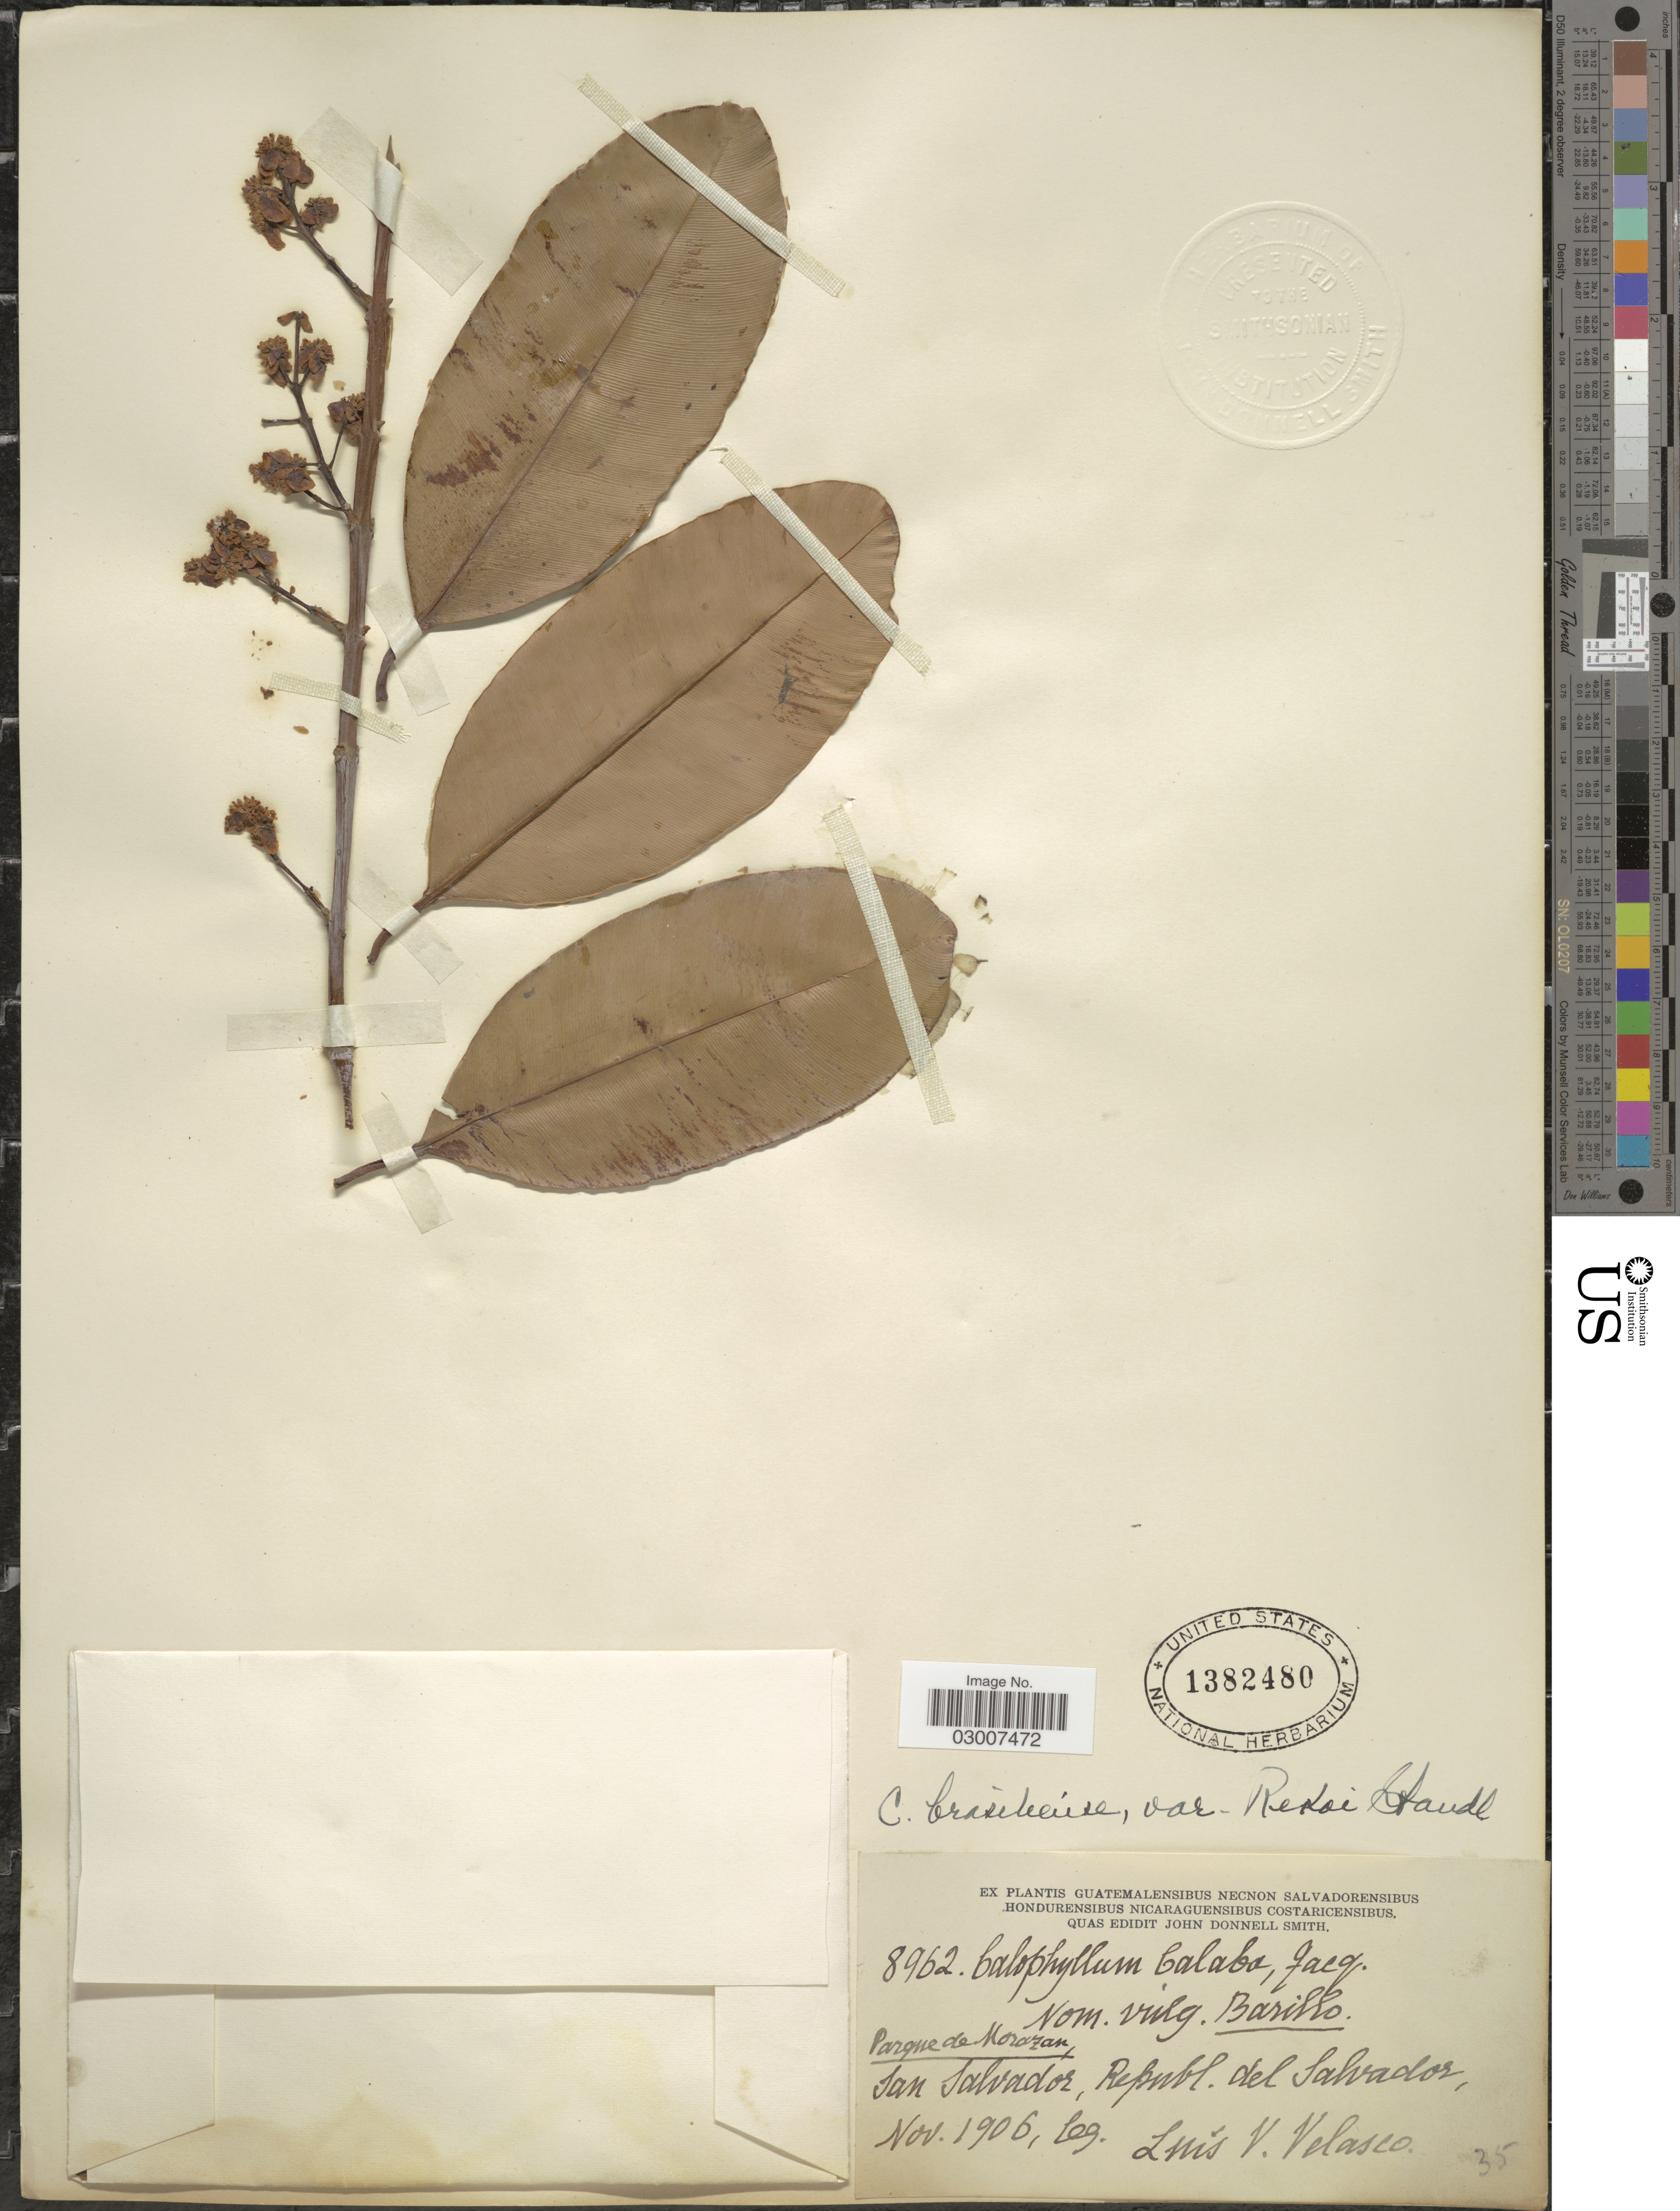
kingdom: Plantae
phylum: Tracheophyta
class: Magnoliopsida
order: Malpighiales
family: Calophyllaceae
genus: Calophyllum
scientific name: Calophyllum brasiliense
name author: Cambess.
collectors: L. Velasco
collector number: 8962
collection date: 1906-11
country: El Salvador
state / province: San Salvador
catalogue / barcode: US 1382480